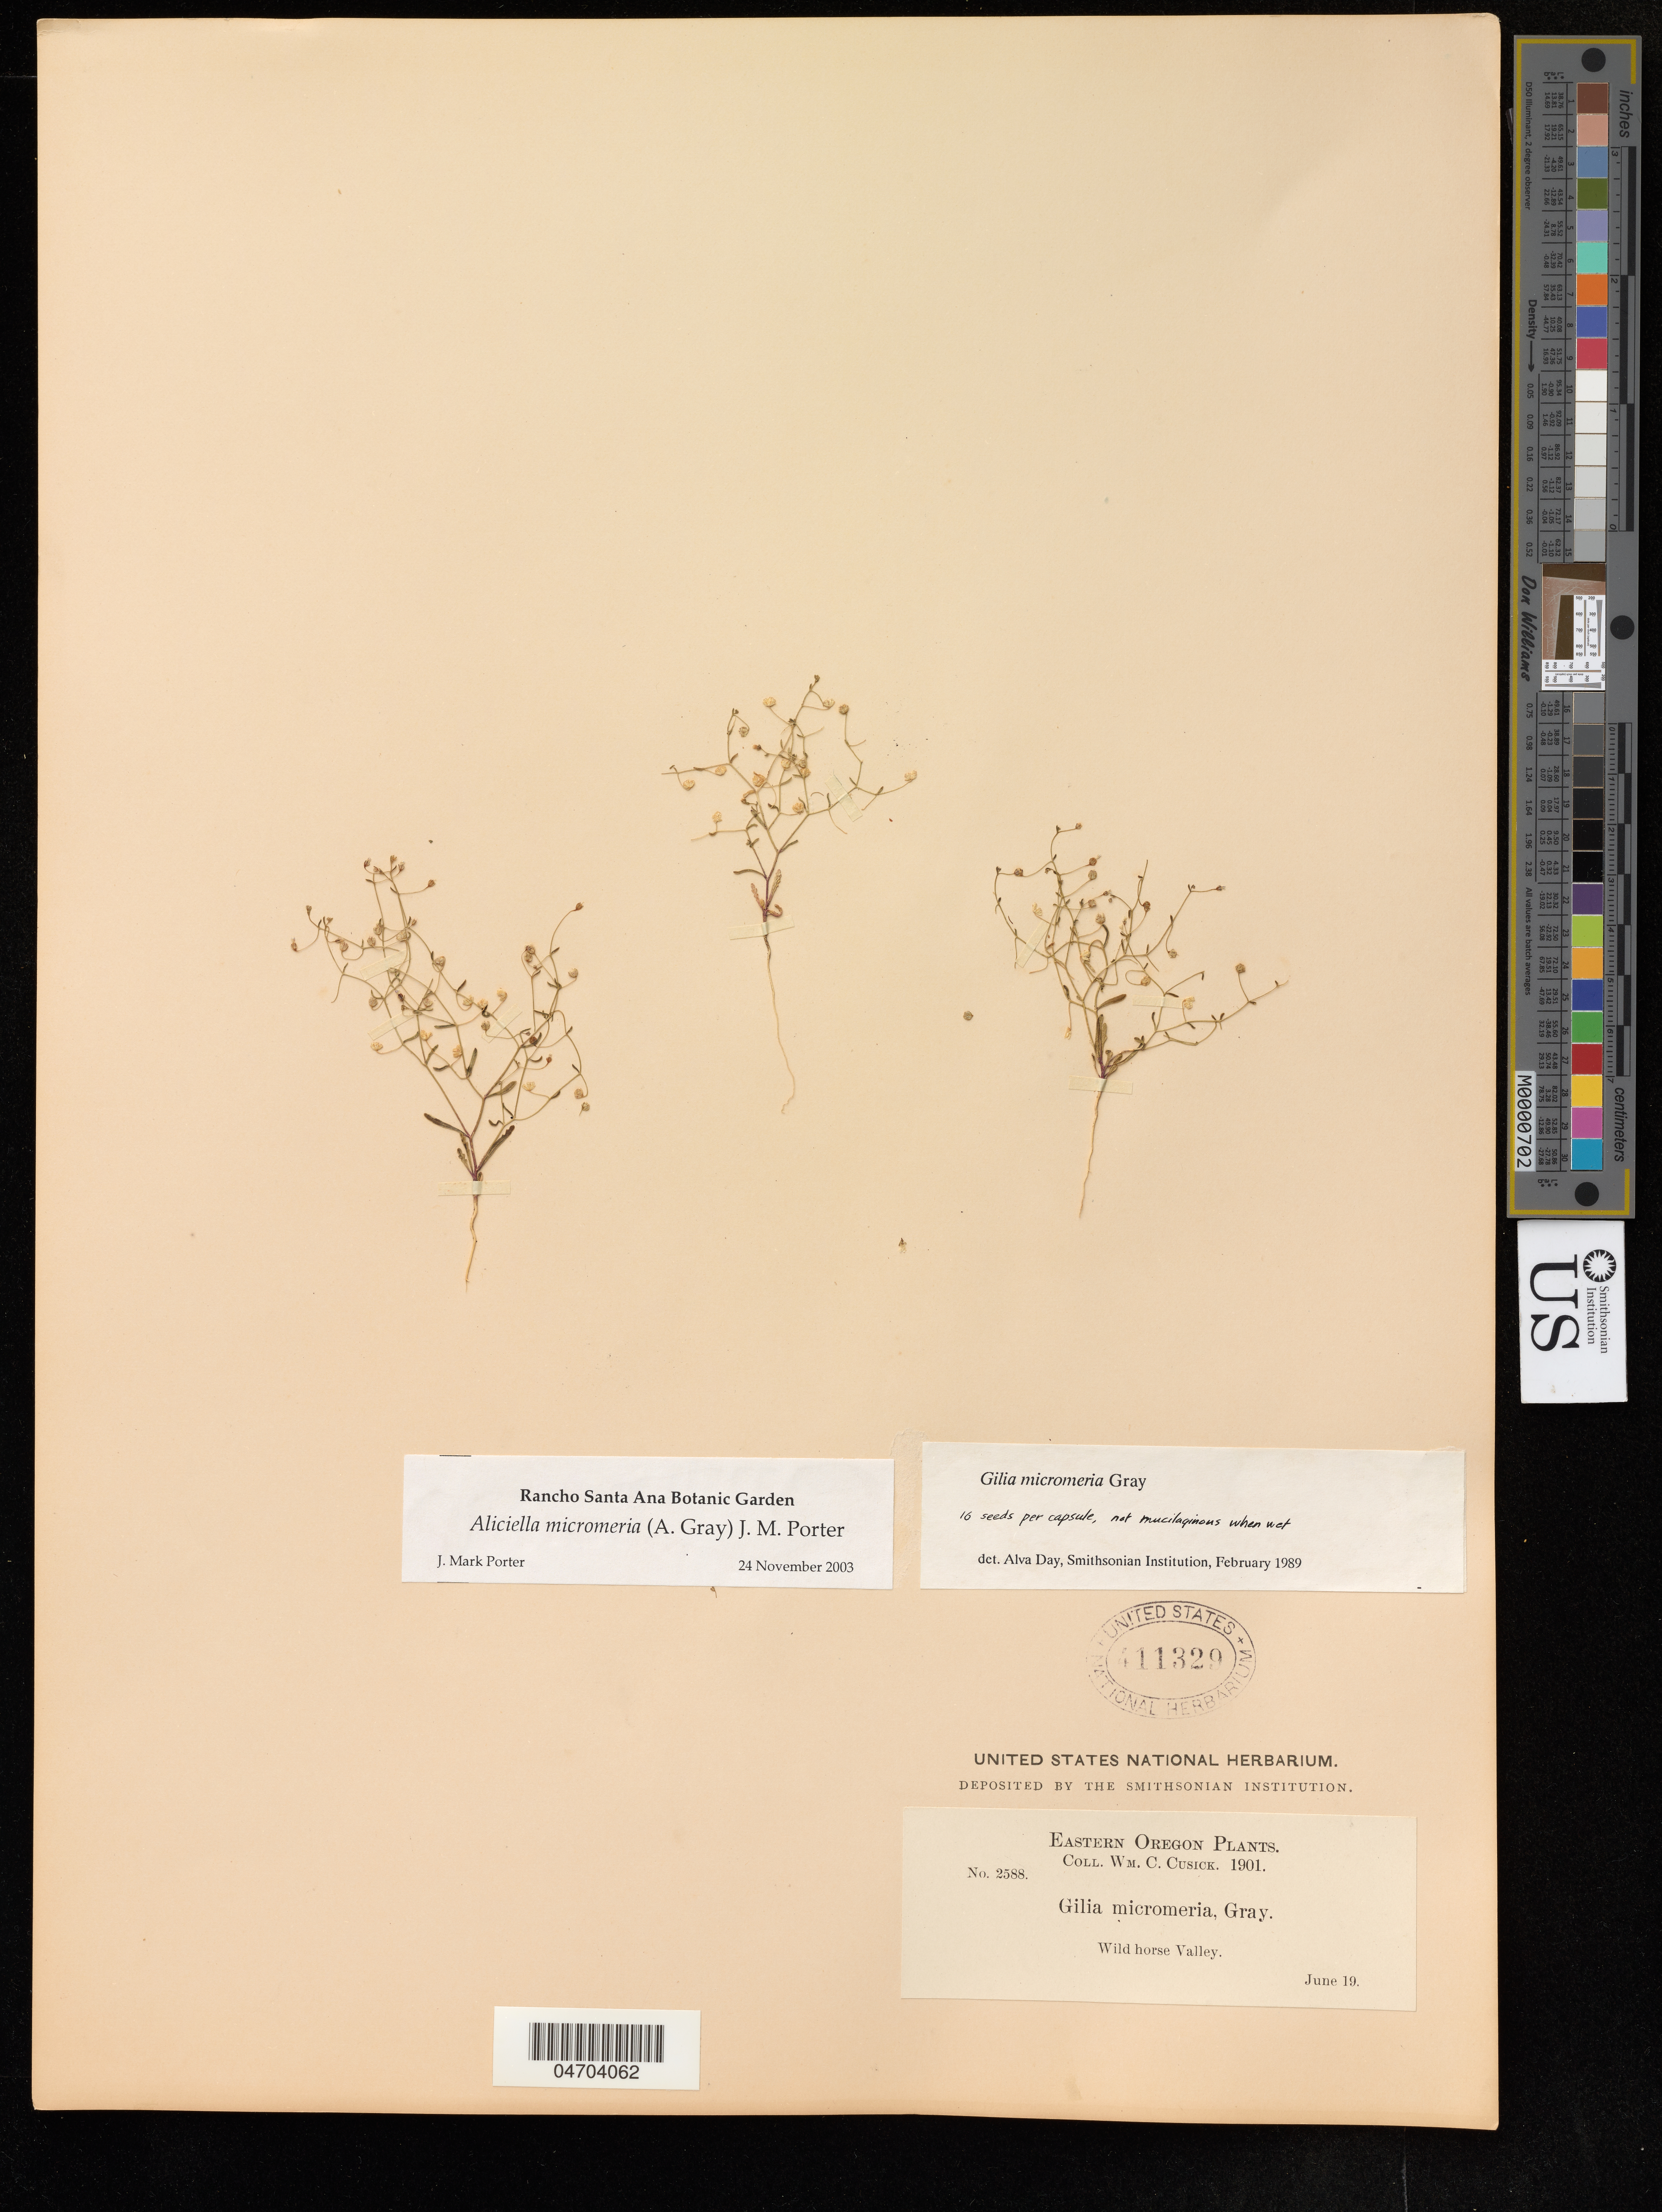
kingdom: Plantae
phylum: Tracheophyta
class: Magnoliopsida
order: Ericales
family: Polemoniaceae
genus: Aliciella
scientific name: Aliciella micromeria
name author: (A. Gray) J.M. Porter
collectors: W. Cusick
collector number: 2588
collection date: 1901-06-19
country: United States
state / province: Oregon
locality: Eastern Oregon. Wild horse Valley.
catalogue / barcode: US 411329